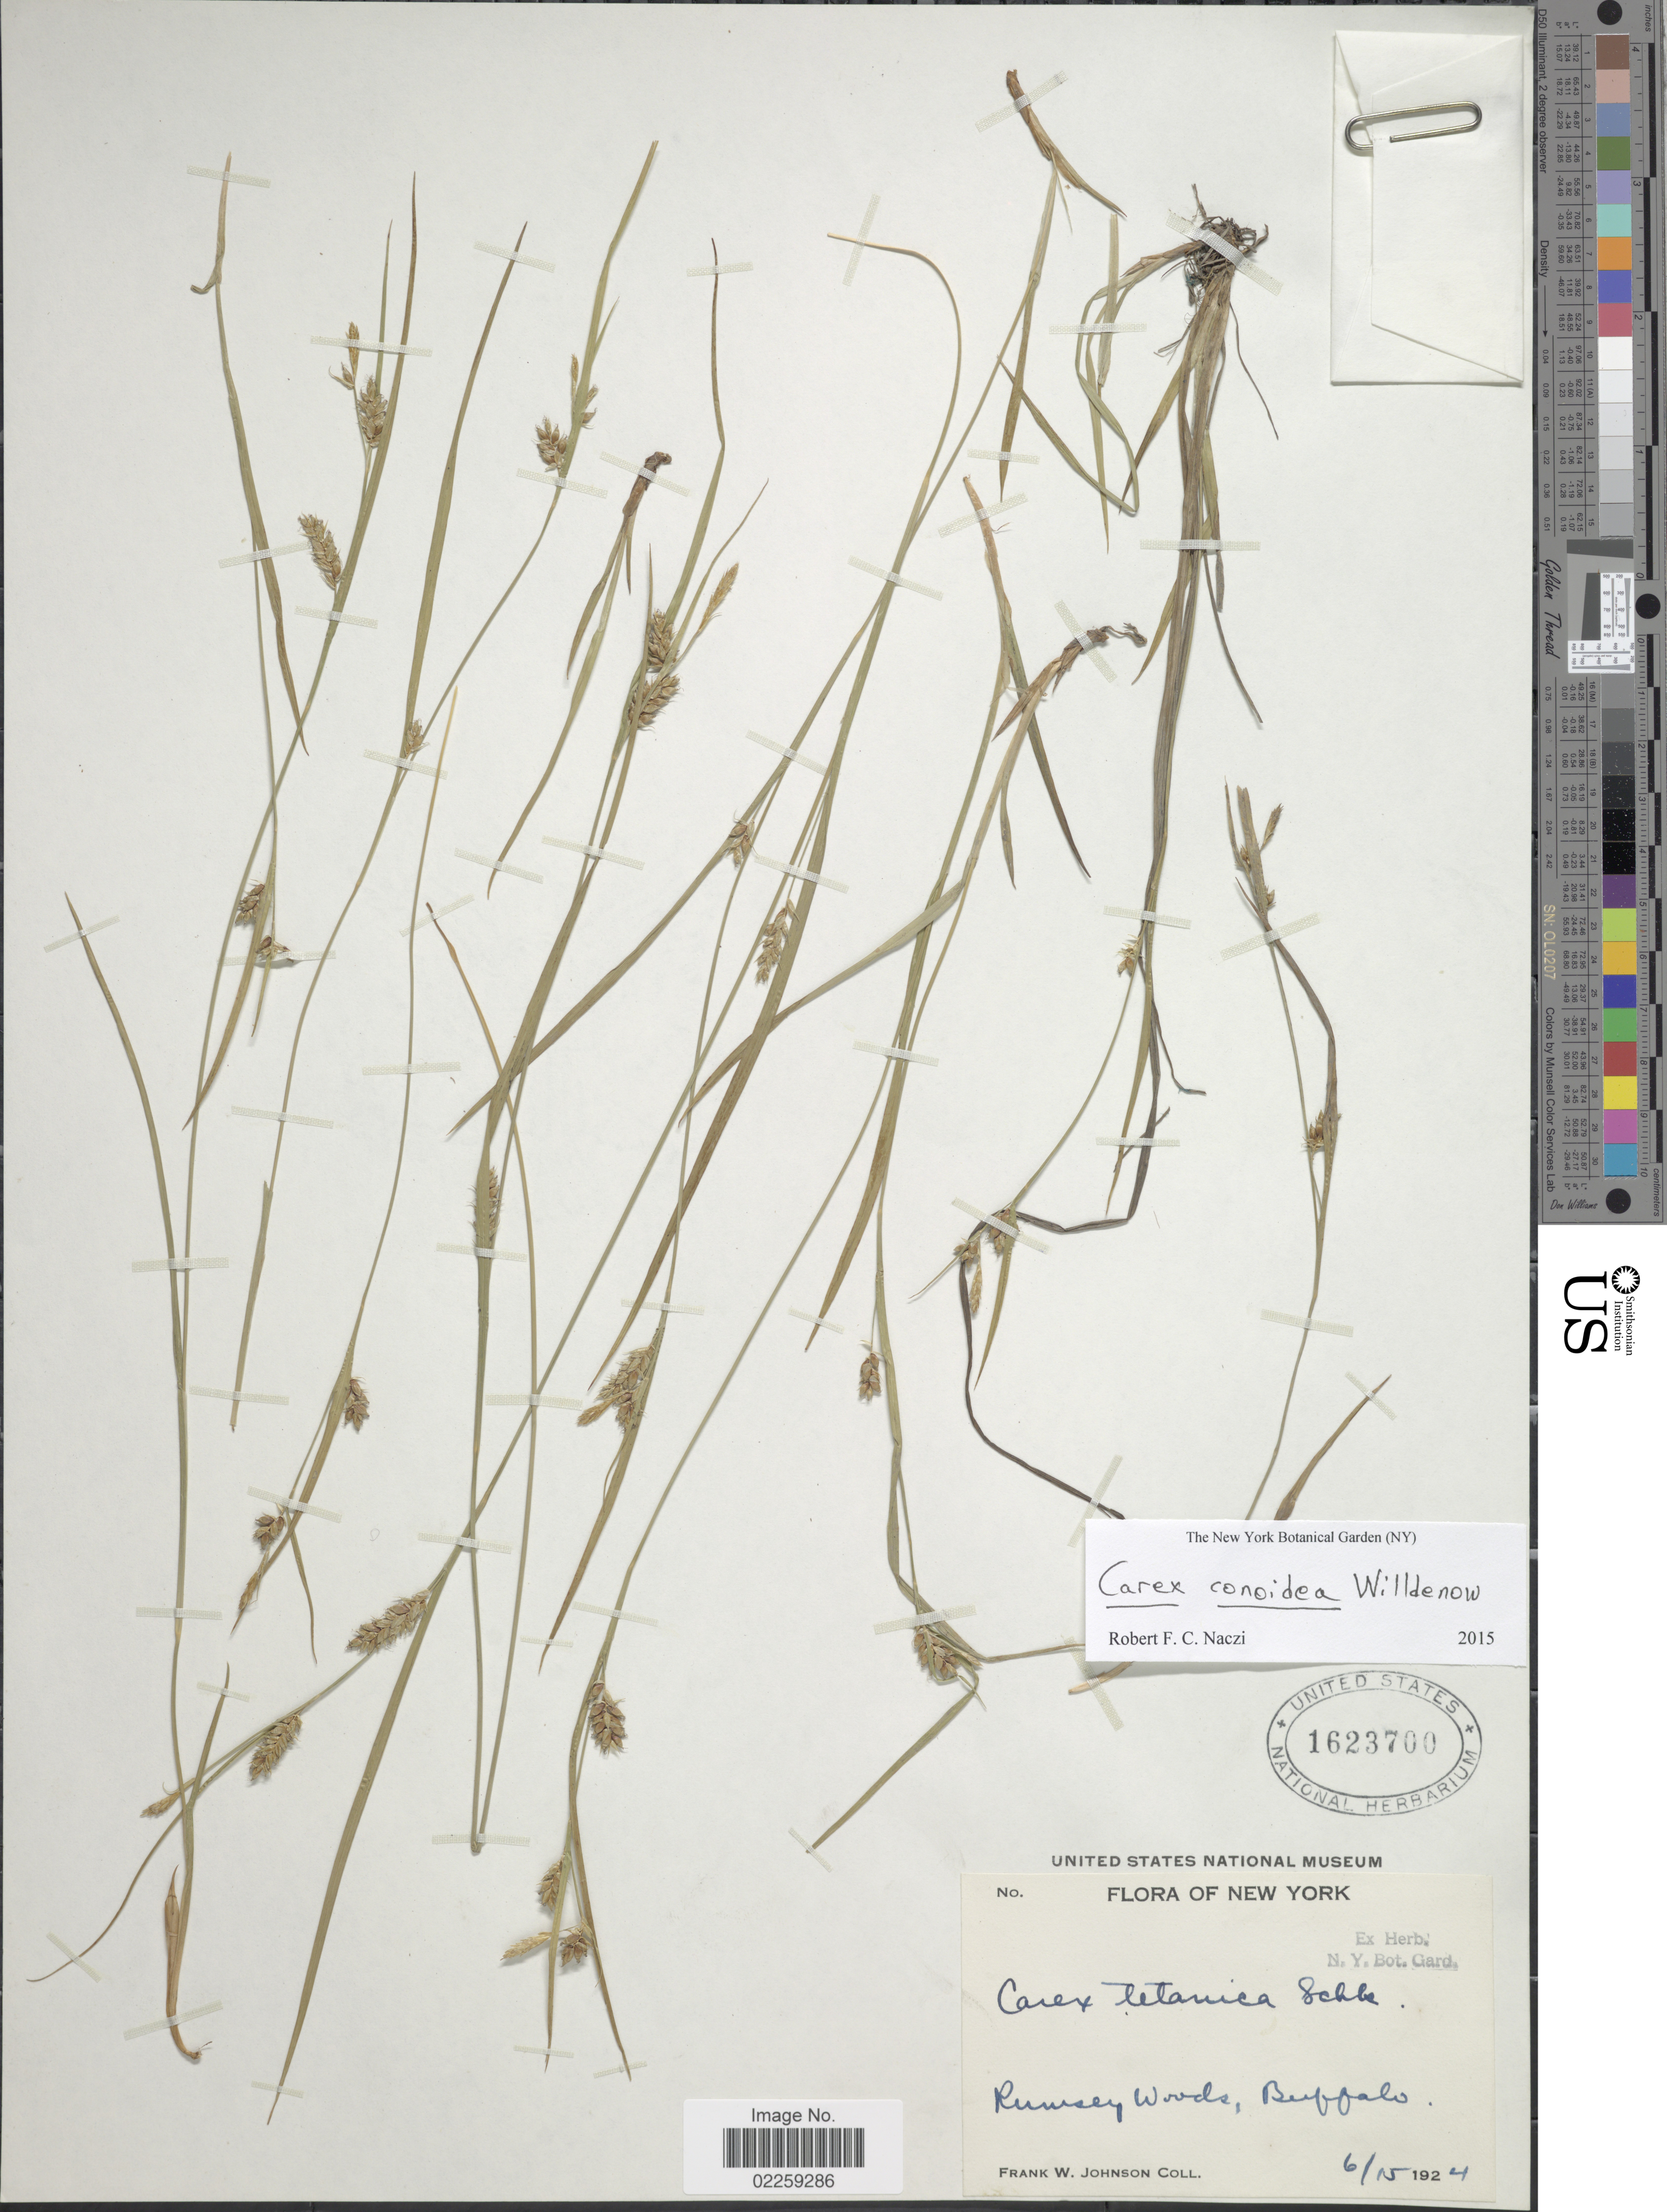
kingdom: Plantae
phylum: Tracheophyta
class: Liliopsida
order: Poales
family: Cyperaceae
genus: Carex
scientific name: Carex conoidea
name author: Willd.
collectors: F. W. Johnson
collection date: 1924-06-15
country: United States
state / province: New York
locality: Rumsey Woods, Buffalo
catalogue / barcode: US 1623700